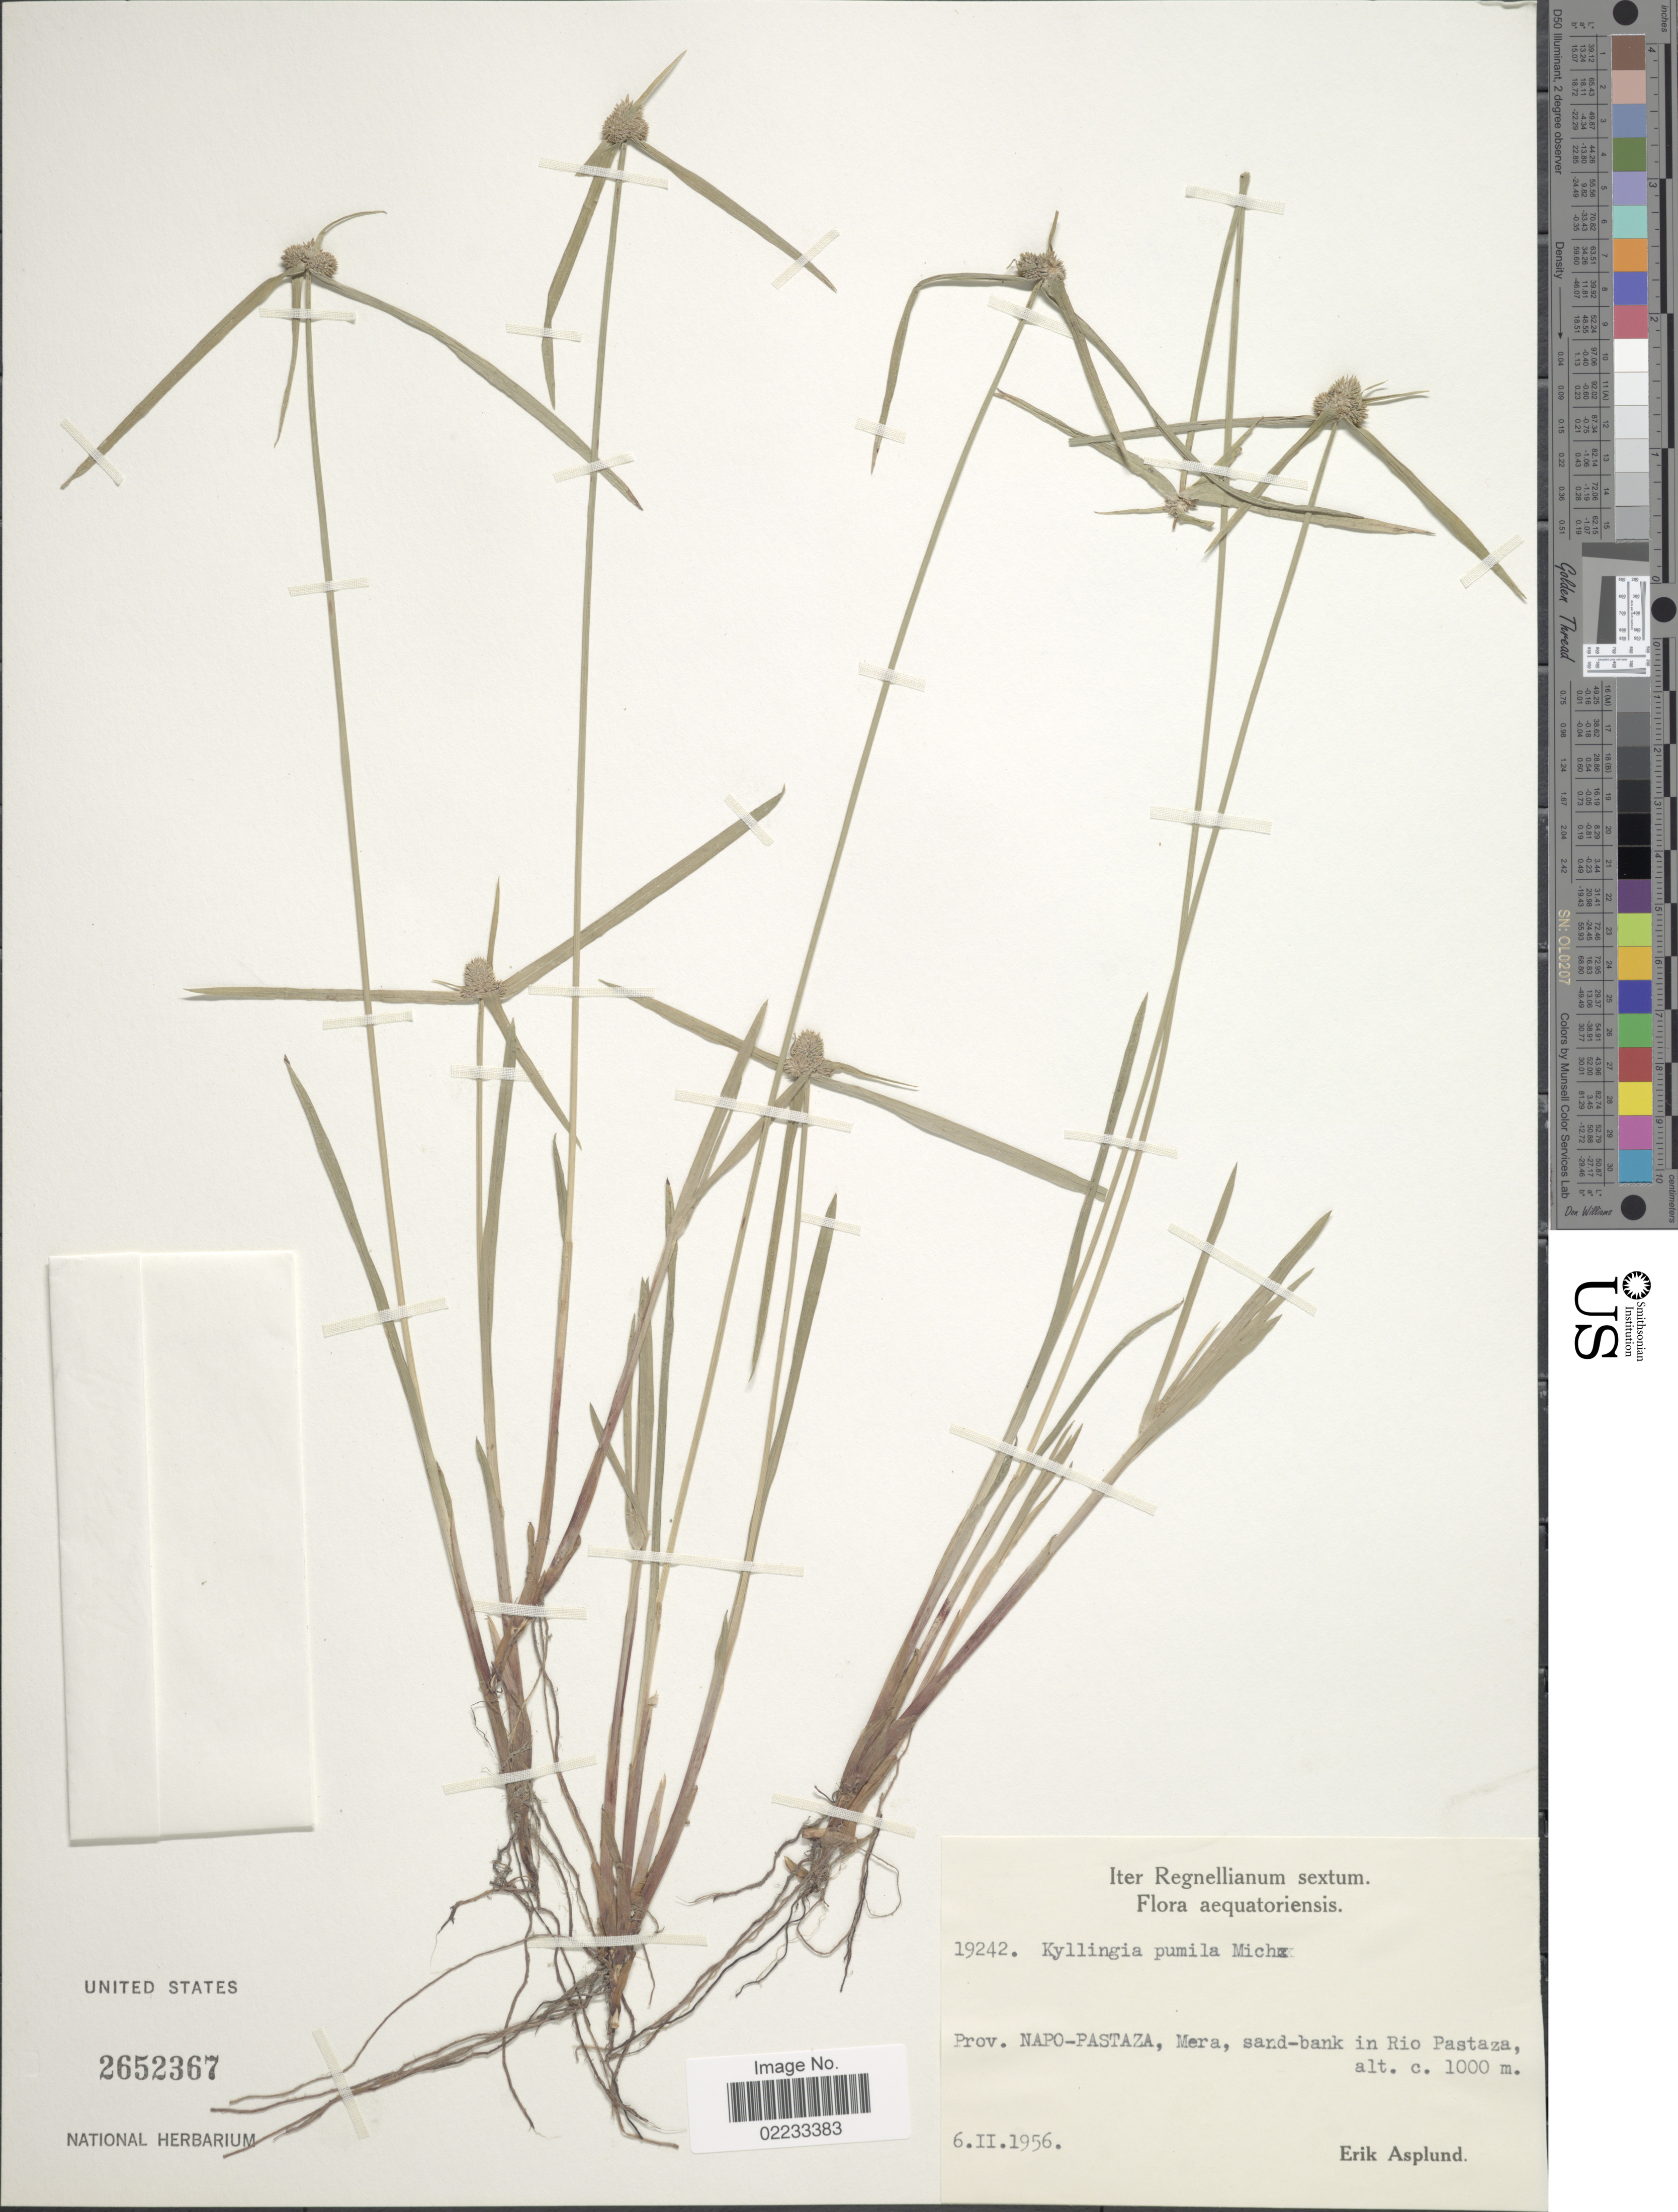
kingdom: Plantae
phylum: Tracheophyta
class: Liliopsida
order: Poales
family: Cyperaceae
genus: Cyperus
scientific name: Cyperus hortensis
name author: (Salzm. ex Steud.) Dorr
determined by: Strong, Mark T., (BOT), Smithsonian Institution - National Museum of Natural History (UNITED STATES)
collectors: E. Asplund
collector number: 19242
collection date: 1956-02-06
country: Ecuador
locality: Prov. napo-Pastaza, Mera, sand-bank in Rio Pastaza, aequatoriensis.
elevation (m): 1000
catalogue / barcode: US 2652367